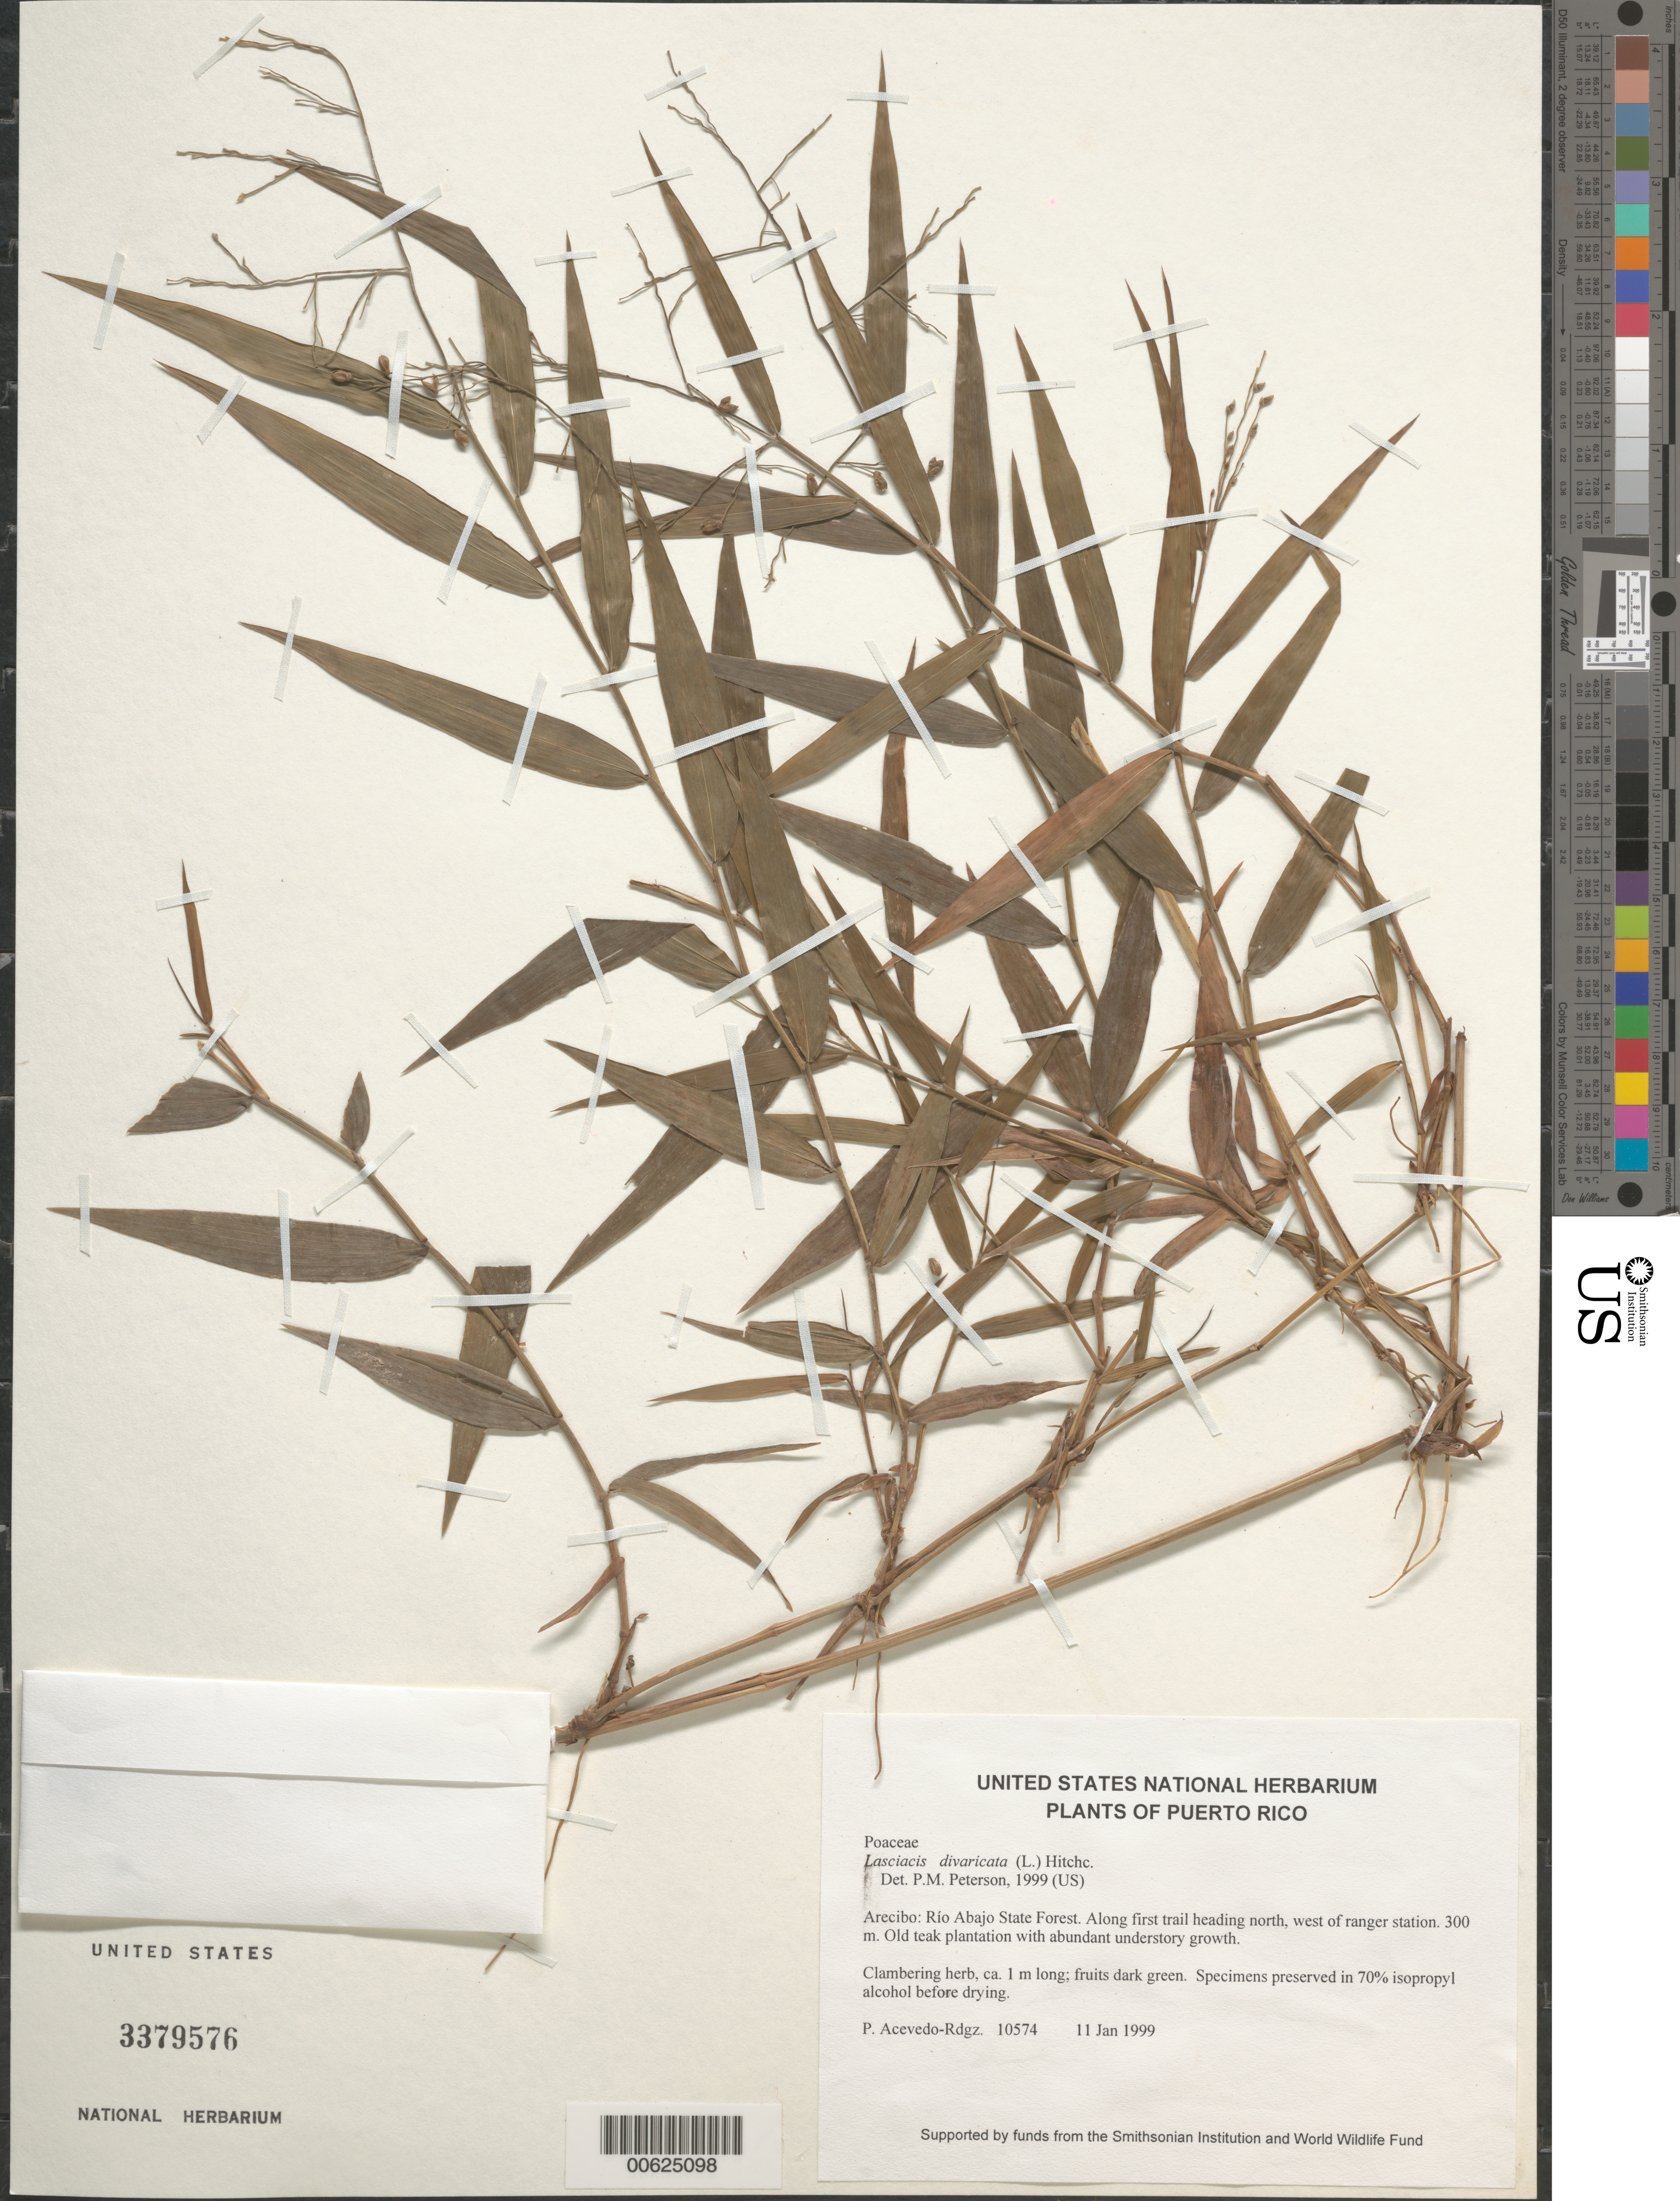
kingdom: Plantae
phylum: Tracheophyta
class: Liliopsida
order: Poales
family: Poaceae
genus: Lasiacis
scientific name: Lasiacis divaricata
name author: (L.) Hitchc.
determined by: Peterson, Paul M., (BOT), Smithsonian Institution - National Museum of Natural History (UNITED STATES)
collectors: P. Acevedo-Rodr.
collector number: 10574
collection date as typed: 11 Jan 1999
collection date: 1999-01-11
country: Puerto Rico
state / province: Arecibo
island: Puerto Rico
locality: Arecibo; Río Abajo State Forest. Along first trail heading north, west of ranger station.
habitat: Old teak plantation with abundant understory growth.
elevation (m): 300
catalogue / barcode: US 3379576